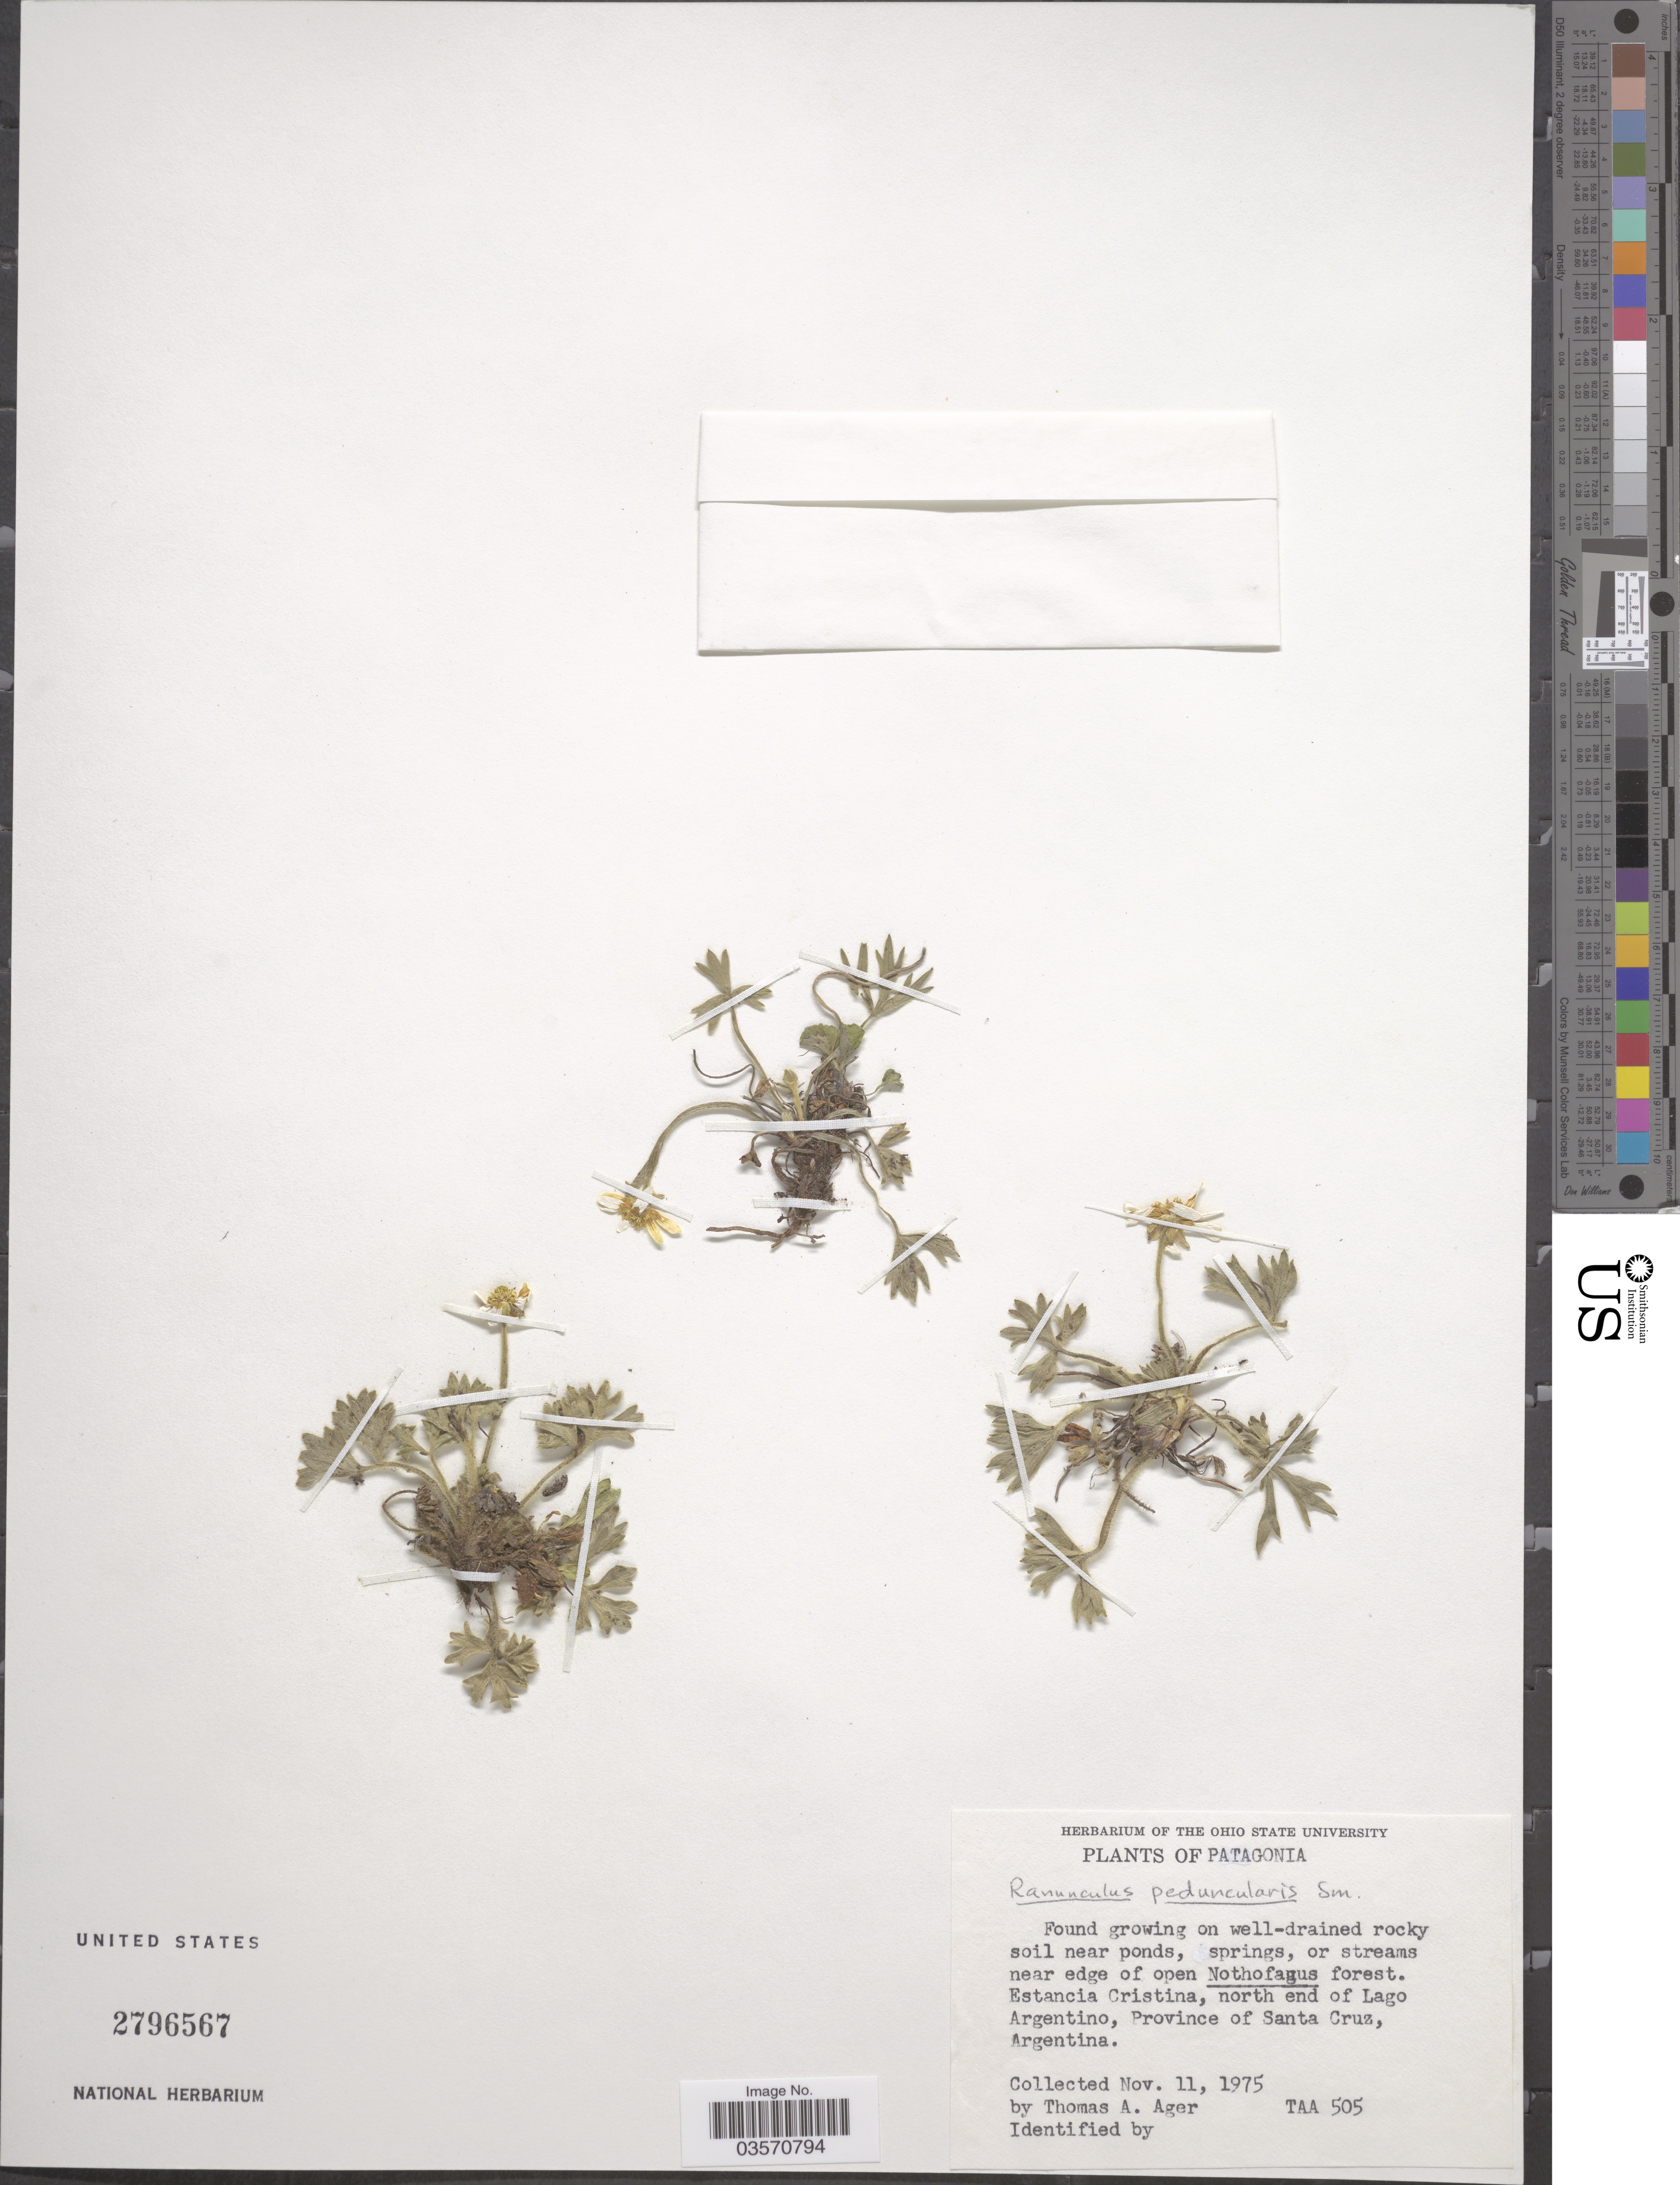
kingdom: Plantae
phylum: Tracheophyta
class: Magnoliopsida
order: Ranunculales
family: Ranunculaceae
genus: Ranunculus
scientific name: Ranunculus peduncularis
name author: Sm.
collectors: T. A. Ager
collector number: TAA505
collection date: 1975-11-11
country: Argentina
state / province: Santa Cruz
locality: Patagonia. Springs, or streams near edge of open Nothofagus forest. Estancia Cristina, north end of Lago Argentino.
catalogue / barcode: US 2796567